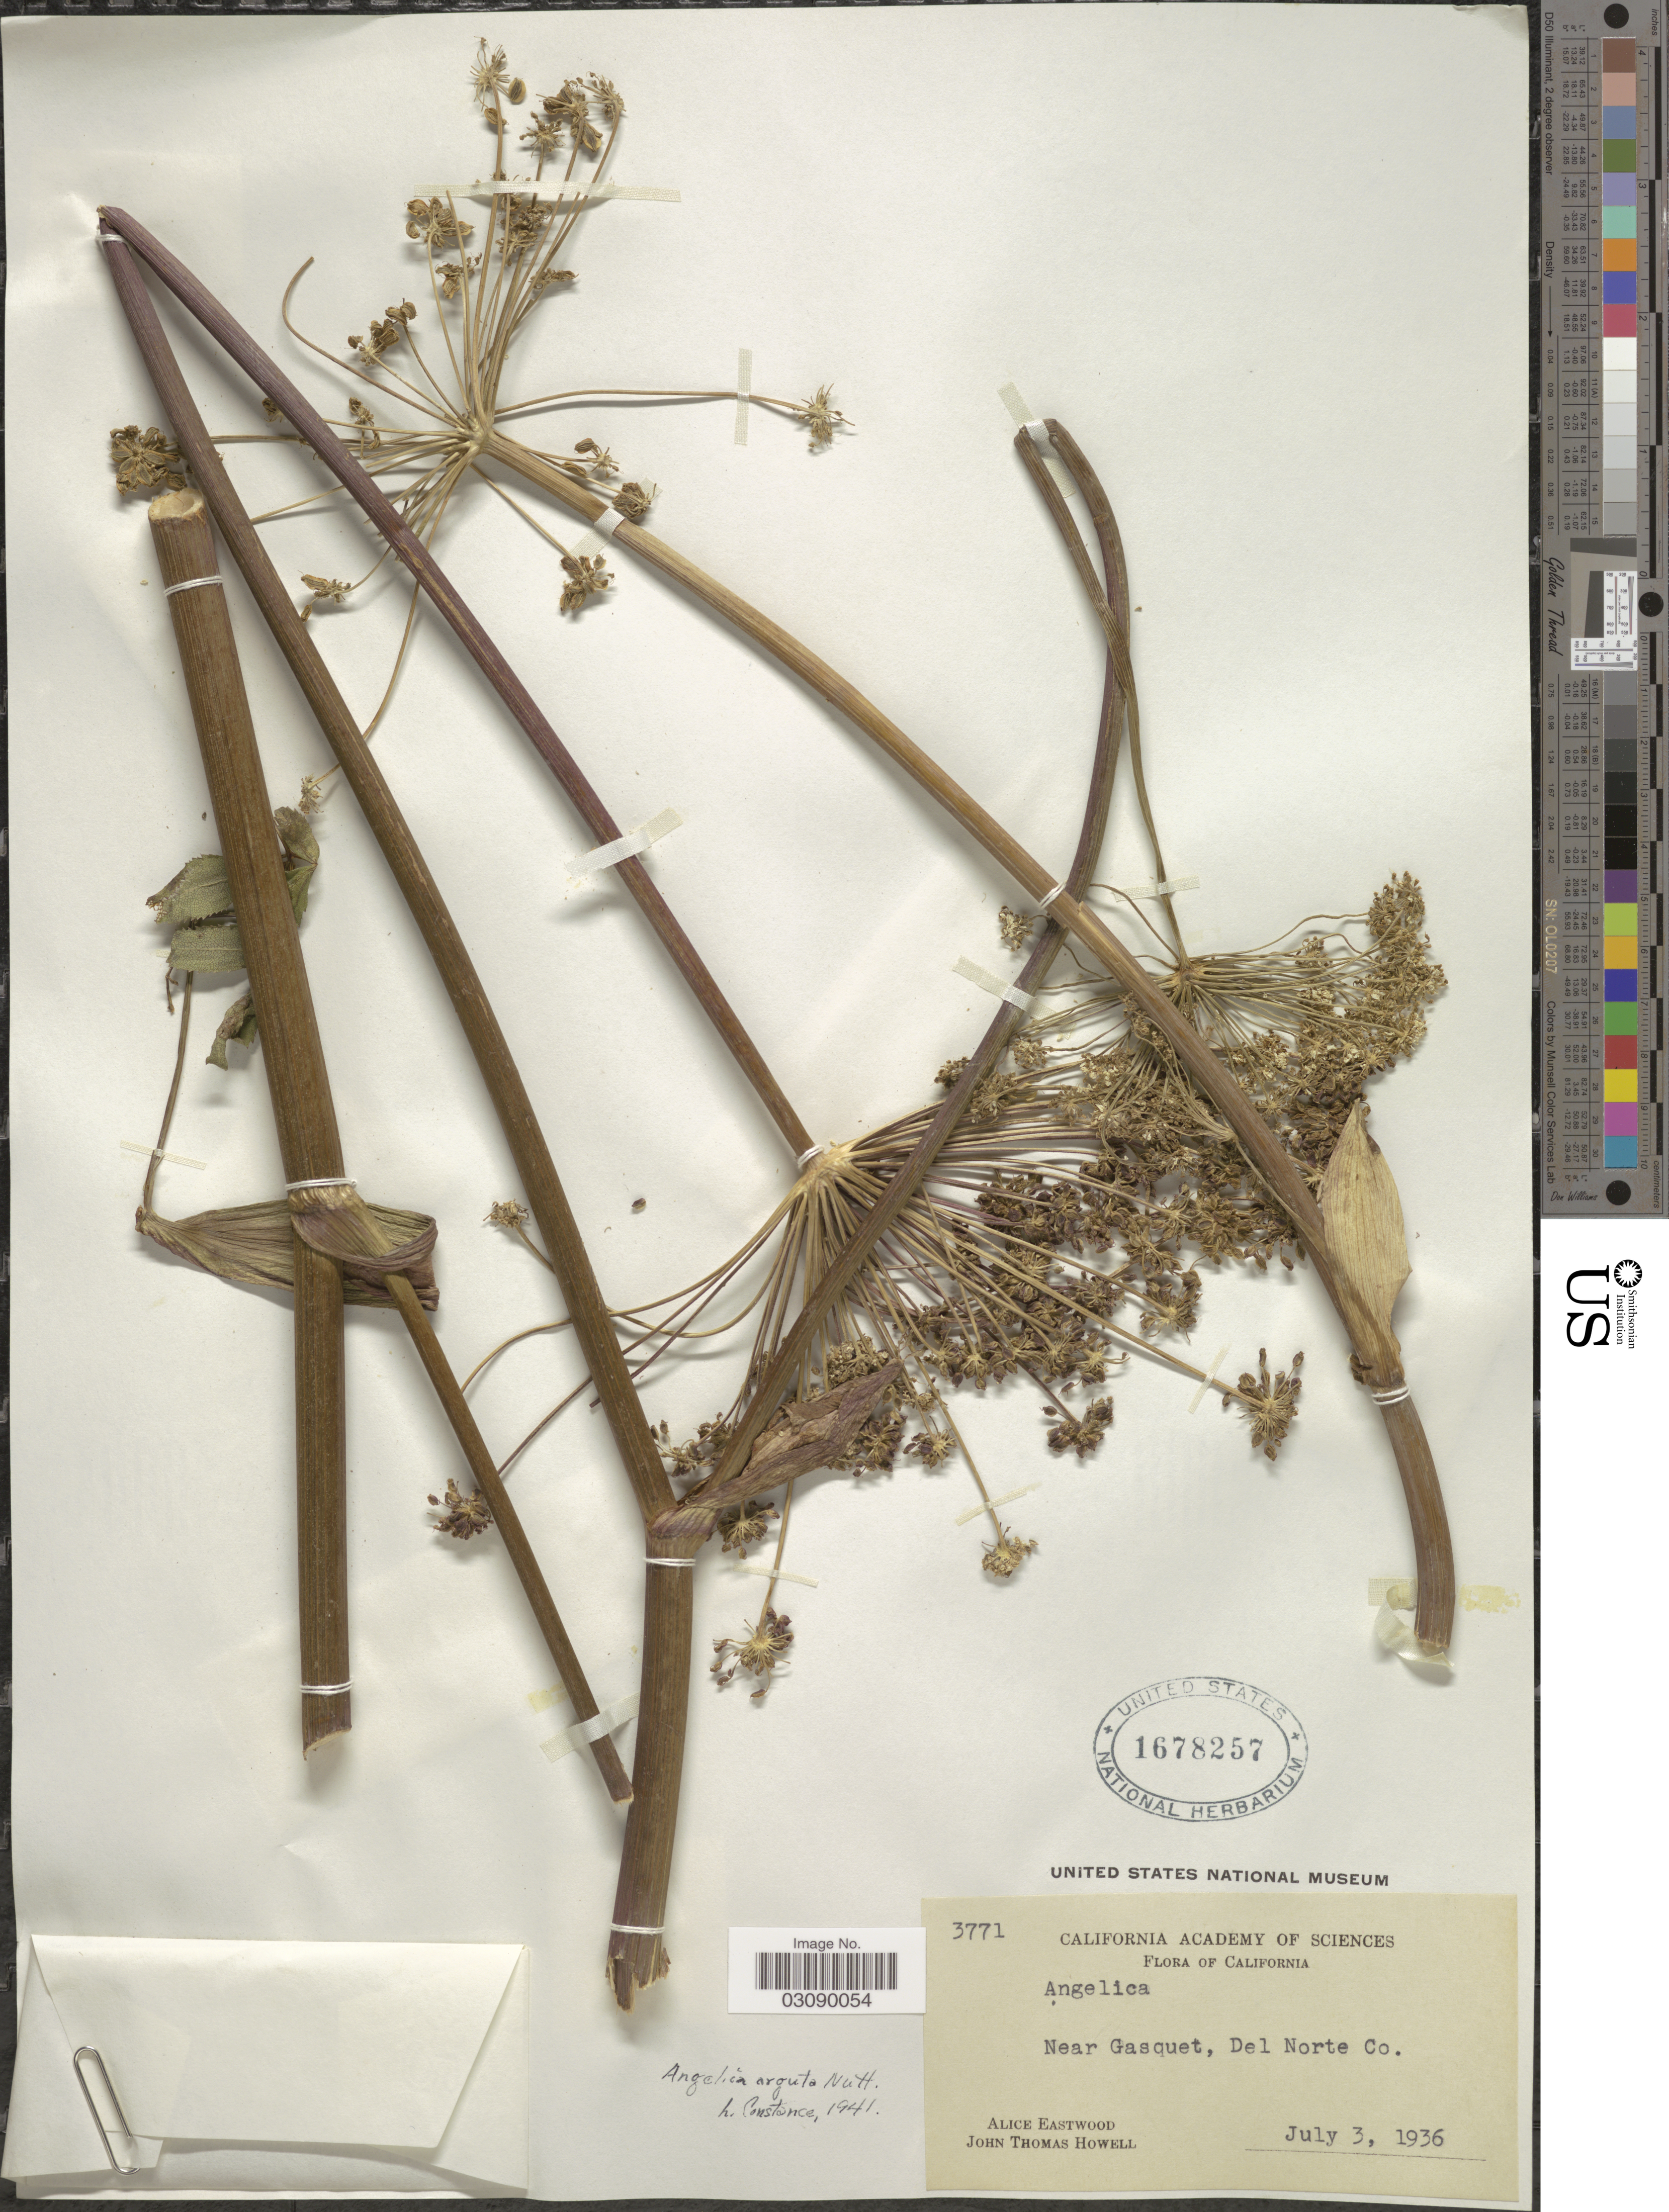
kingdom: Plantae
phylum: Tracheophyta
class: Magnoliopsida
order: Apiales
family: Apiaceae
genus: Angelica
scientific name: Angelica arguta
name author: Nutt.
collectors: A. Eastwood & J. T. Howell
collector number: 3771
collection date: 1936-07-03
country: United States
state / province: California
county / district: Del Norte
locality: Near Gasquet, Del Norte Co.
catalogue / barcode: US 1678257